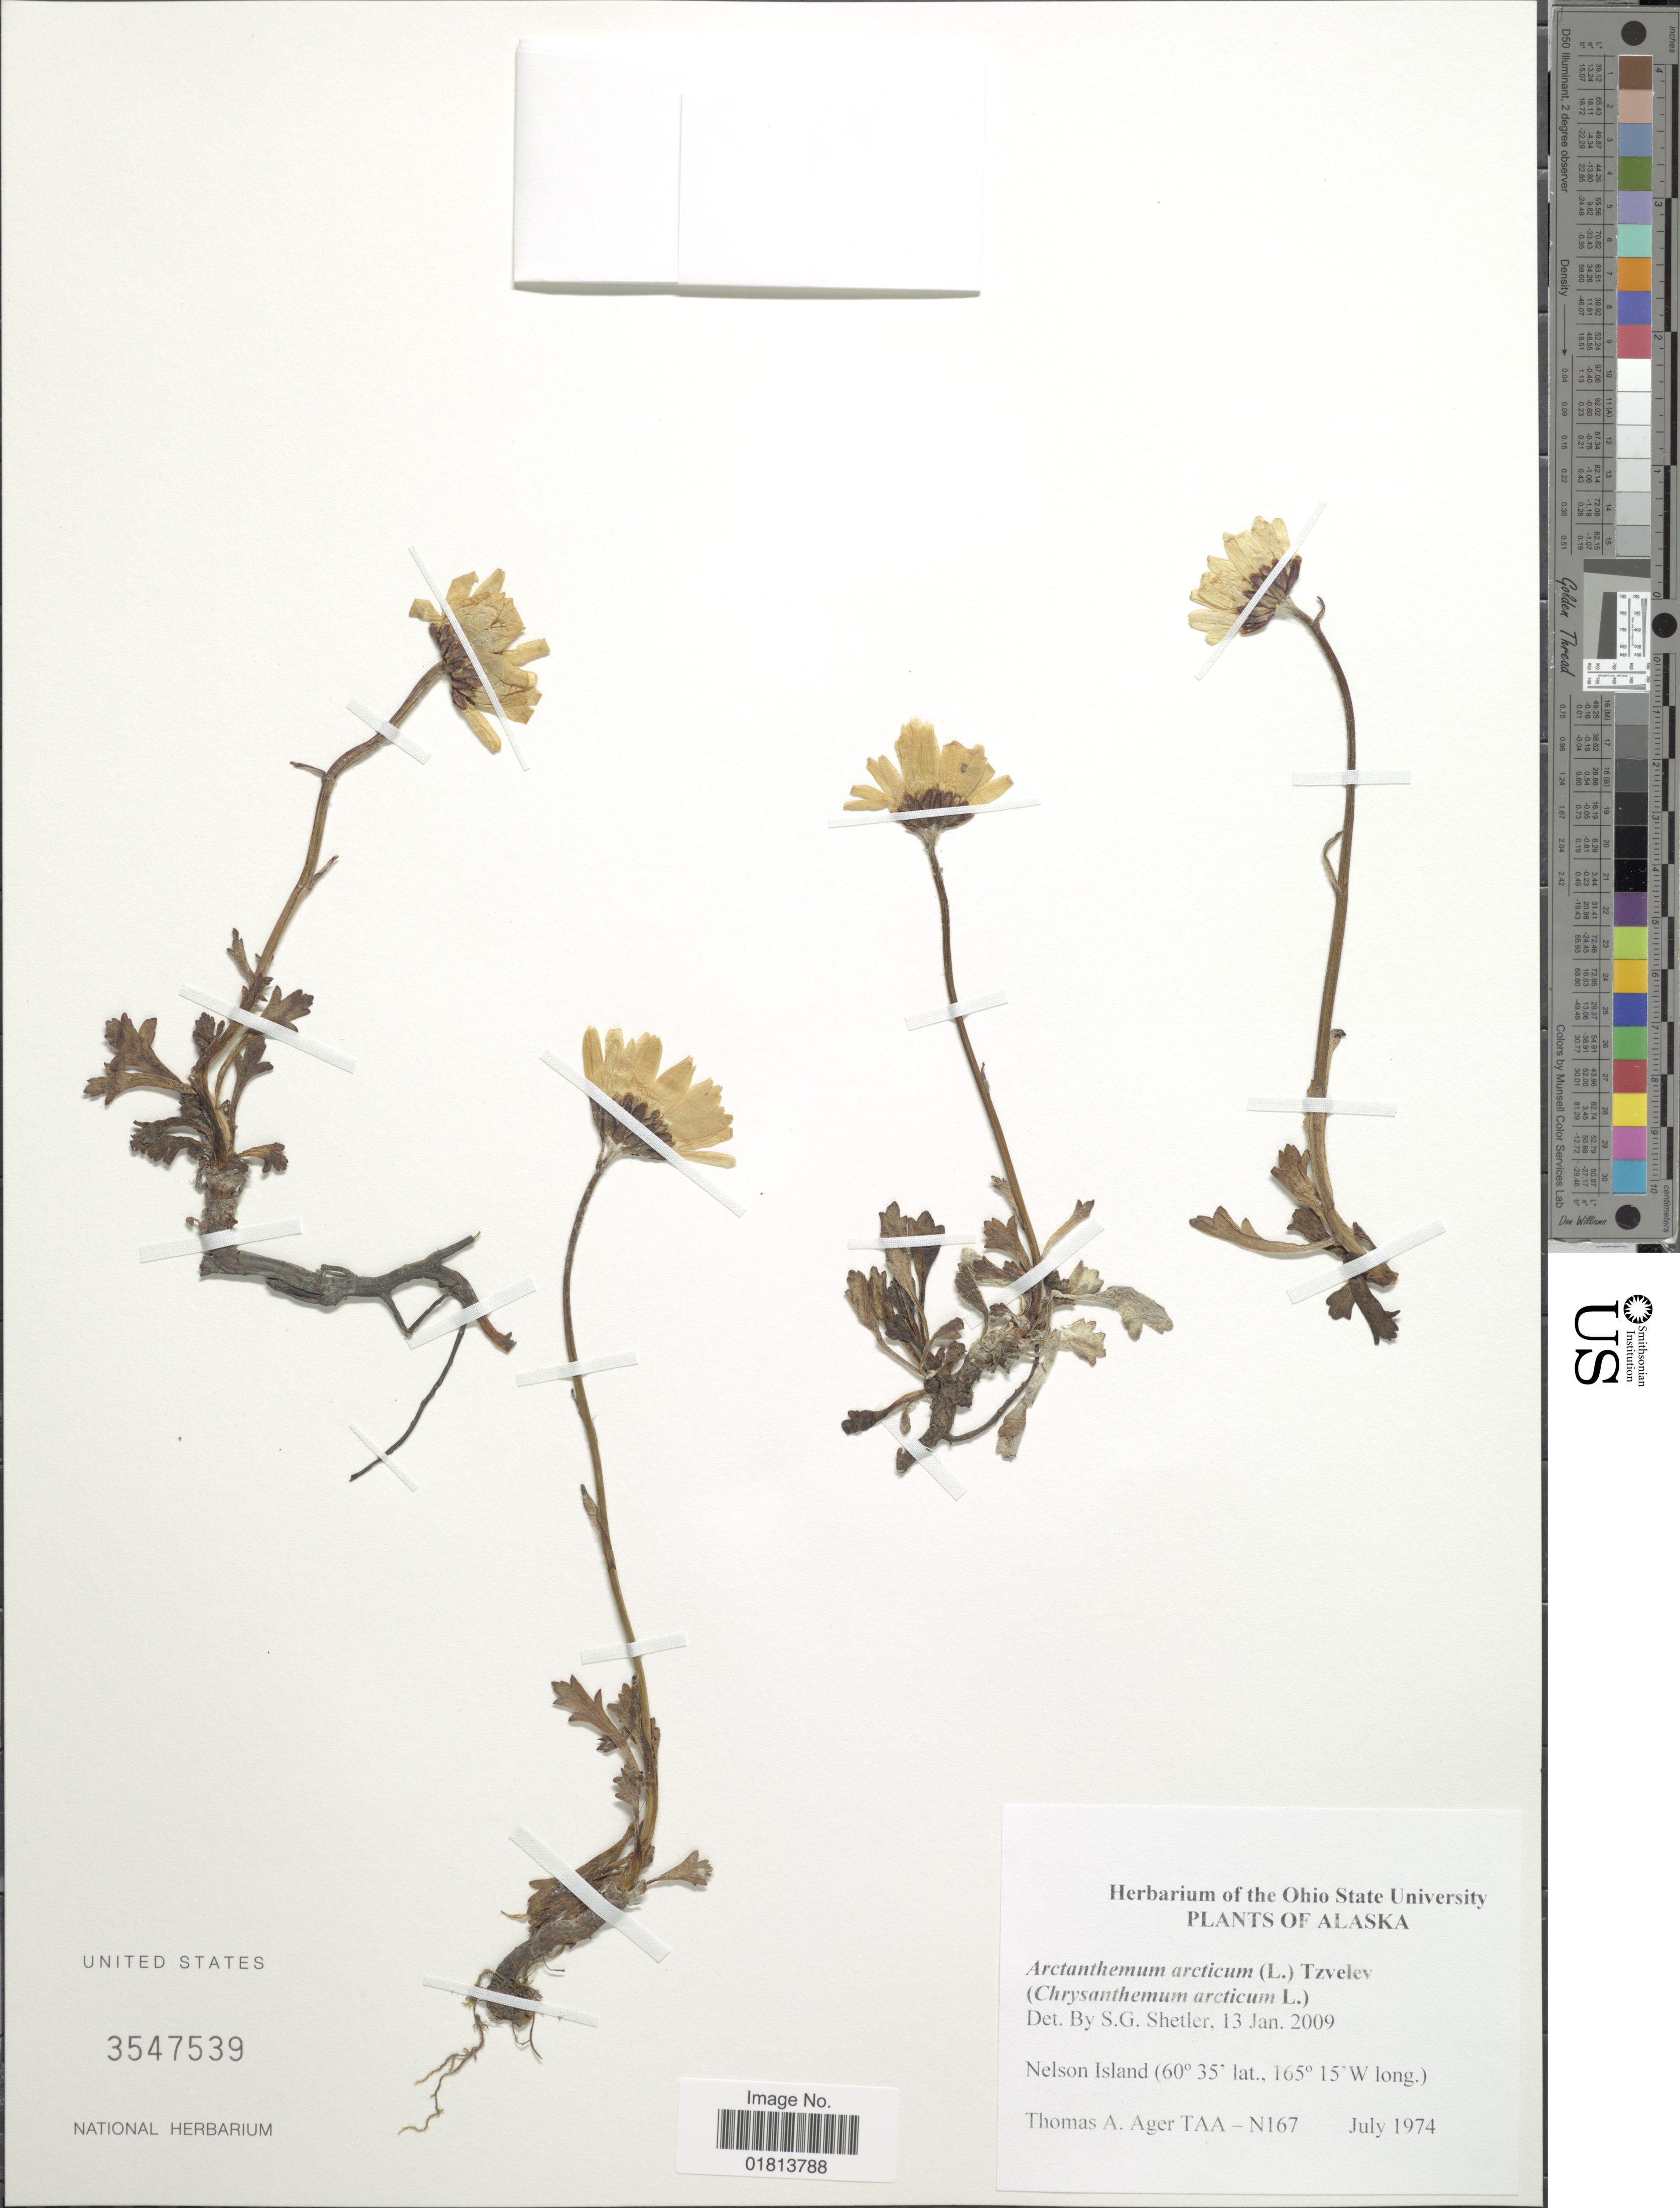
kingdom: Plantae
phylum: Tracheophyta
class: Magnoliopsida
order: Asterales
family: Asteraceae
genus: Arctanthemum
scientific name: Arctanthemum arcticum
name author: (L.) Tzvelev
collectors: T. A. Ager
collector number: TAA-N167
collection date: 1974-07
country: United States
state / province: Alaska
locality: Nelson Island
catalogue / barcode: US 3547539